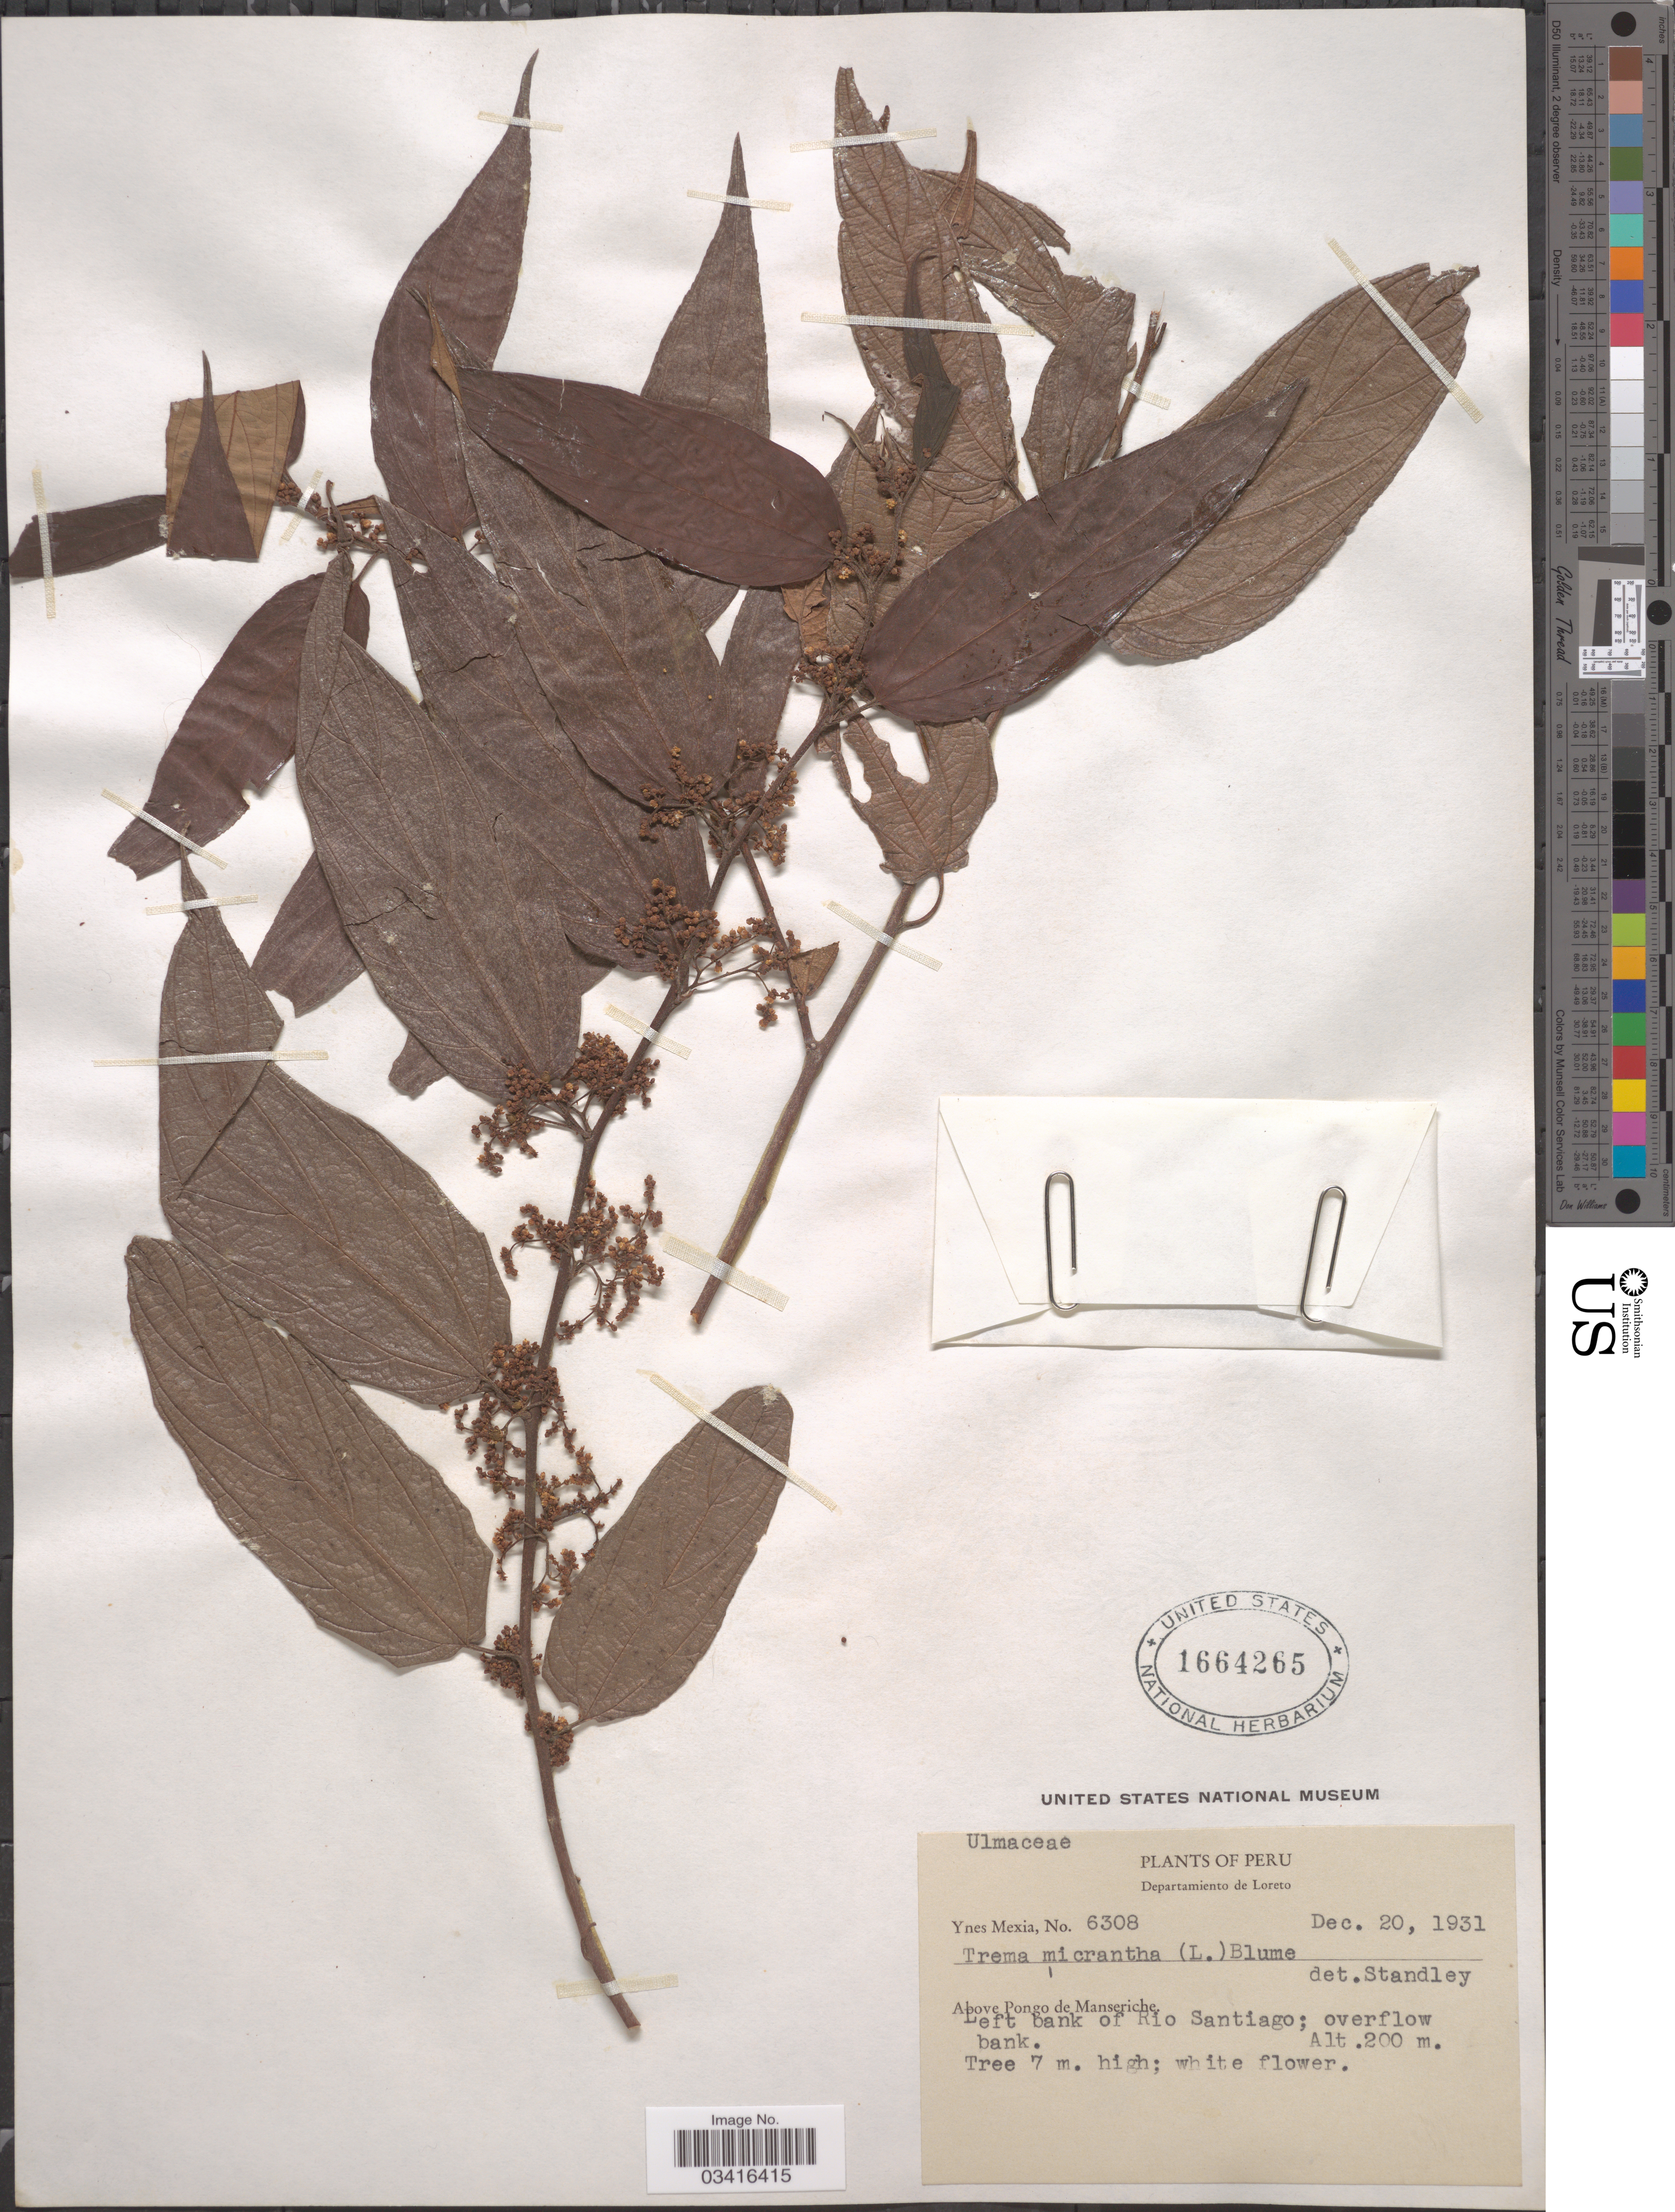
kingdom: Plantae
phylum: Tracheophyta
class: Magnoliopsida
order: Rosales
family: Cannabaceae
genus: Trema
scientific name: Trema micranthum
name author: (L.) Blume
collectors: Y. Mexia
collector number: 6308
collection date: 1931-12-20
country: Peru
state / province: Loreto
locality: Departamento de Loreto. Above Pongo de Manseriche. Left bank of Rio Santiago; overflow bank.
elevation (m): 200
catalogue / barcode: US 1664265